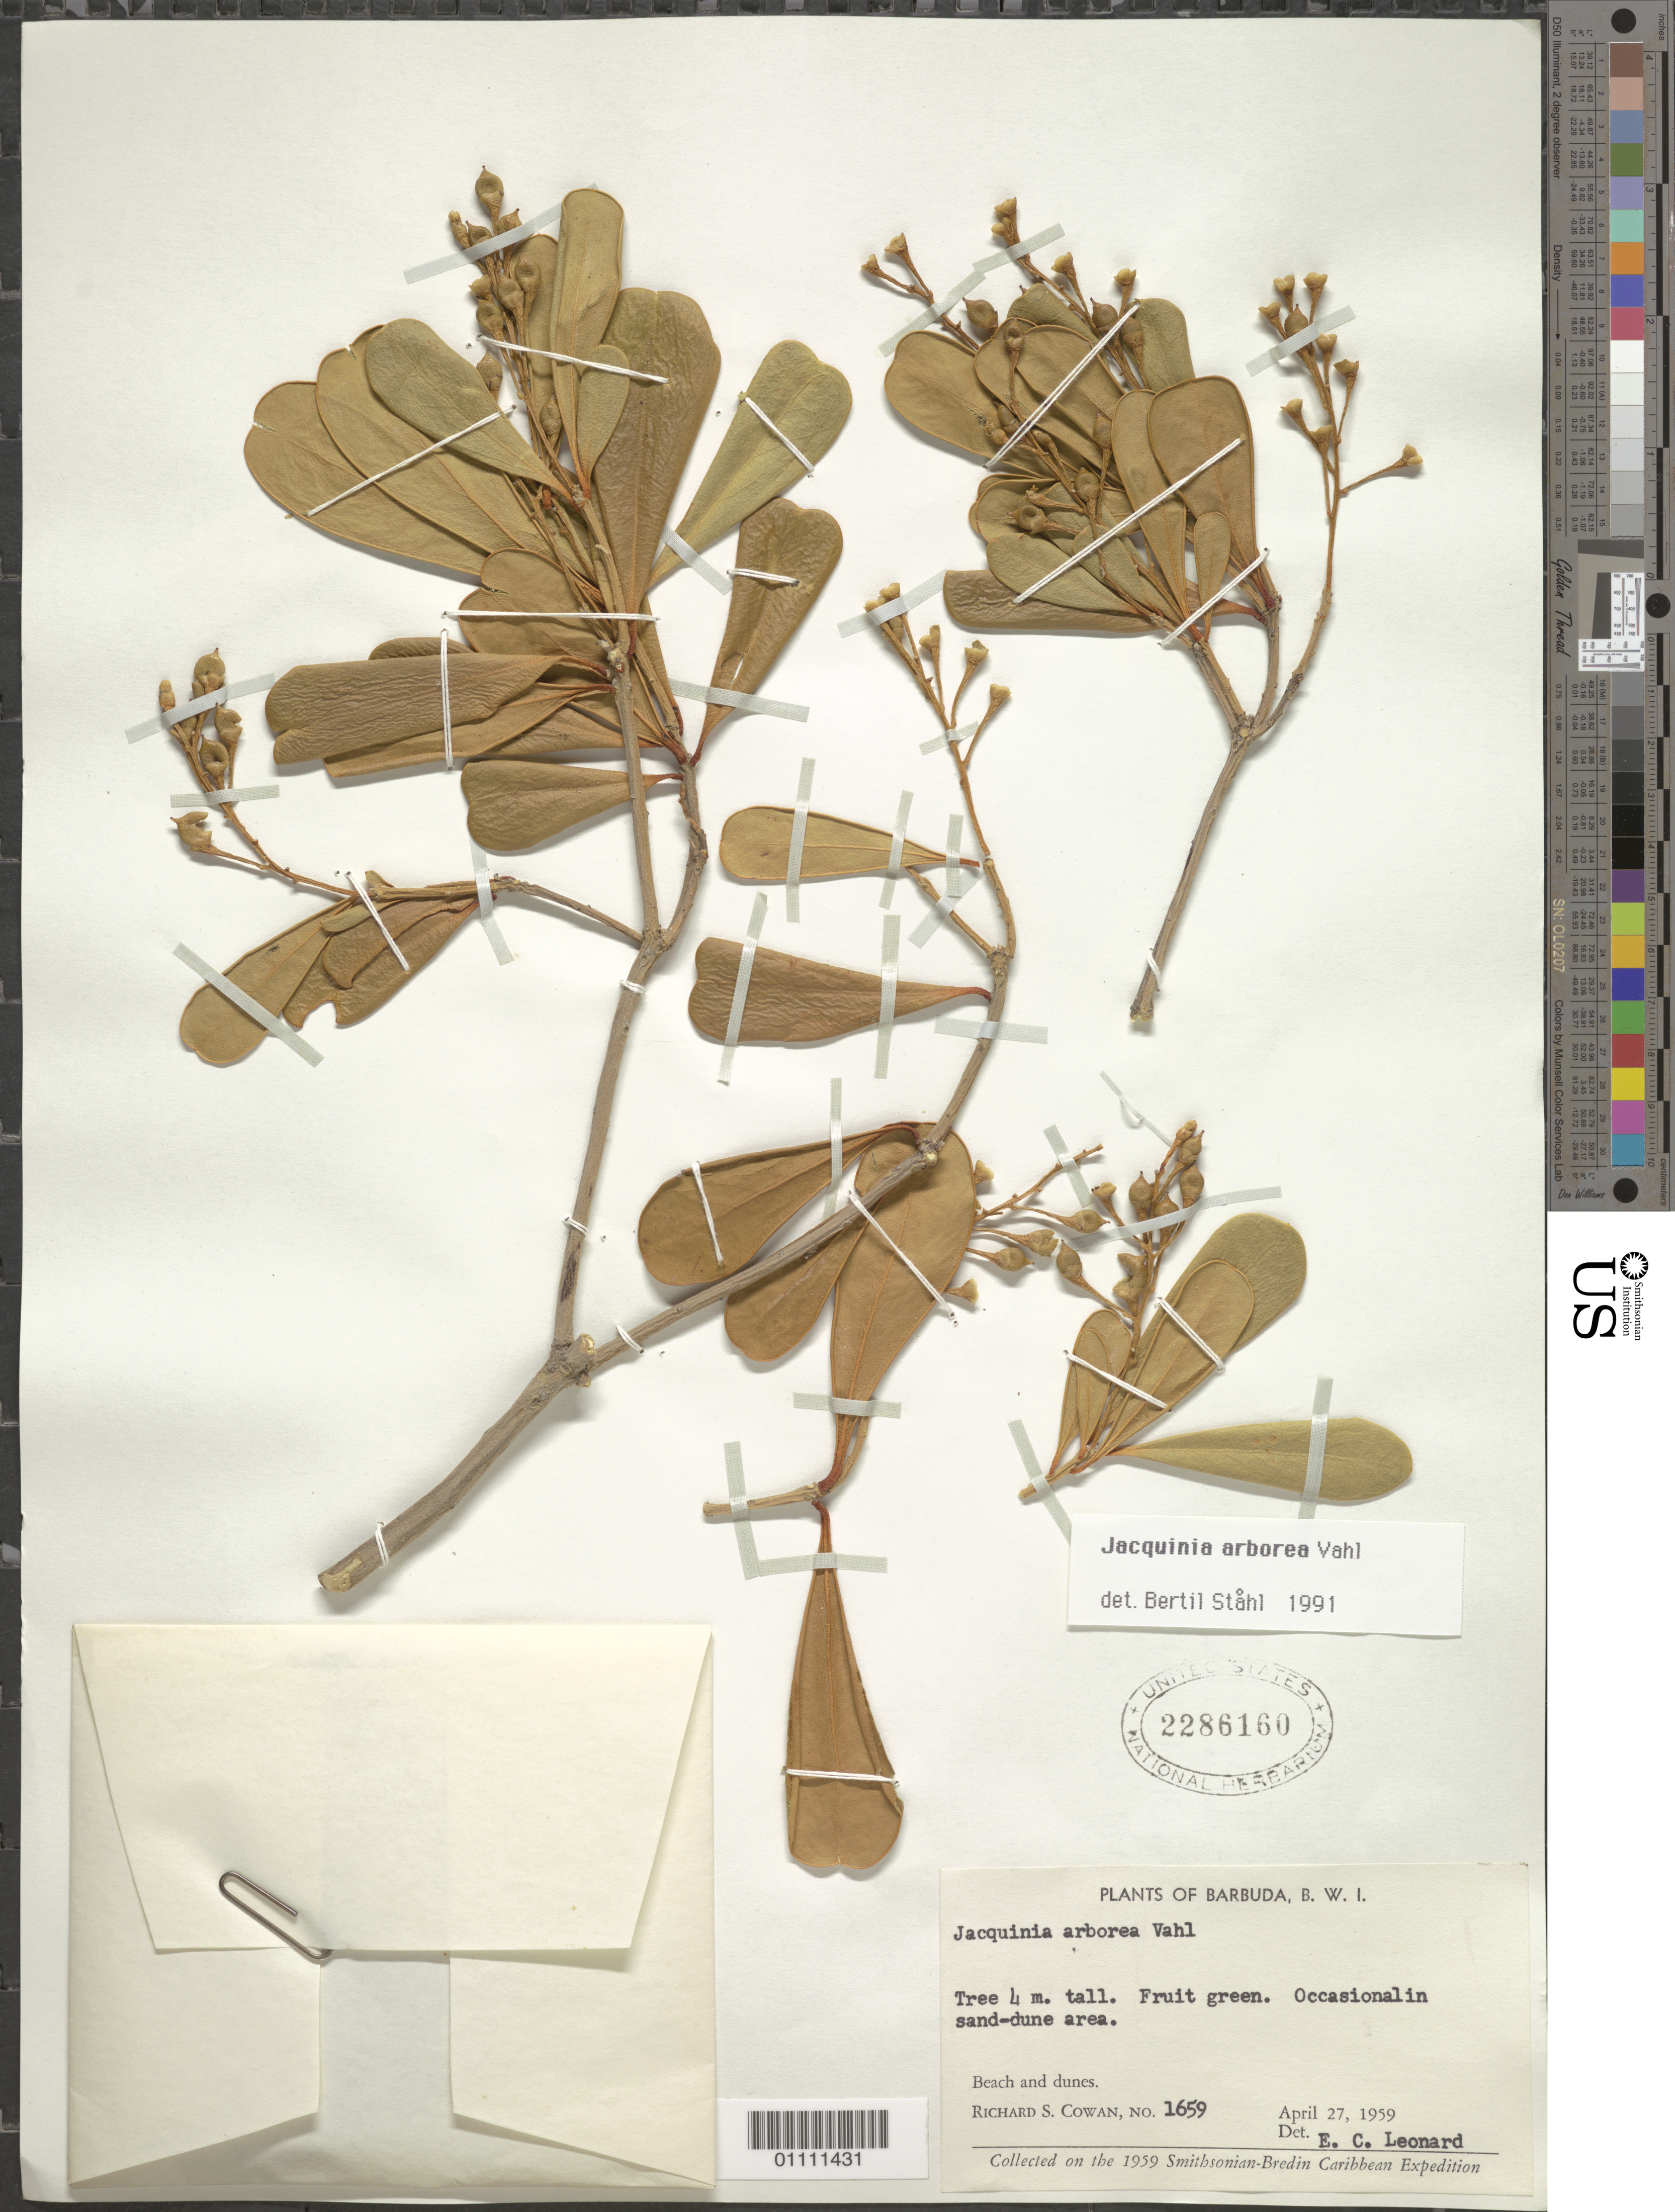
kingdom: Plantae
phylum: Tracheophyta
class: Magnoliopsida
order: Ericales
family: Primulaceae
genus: Jacquinia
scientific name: Jacquinia arborea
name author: Vahl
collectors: R. S. Cowan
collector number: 1659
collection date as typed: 27 Apr 1959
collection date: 1959-04-27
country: Antigua and Barbuda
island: Barbuda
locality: Beach and sand dunes.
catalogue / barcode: US 2286160